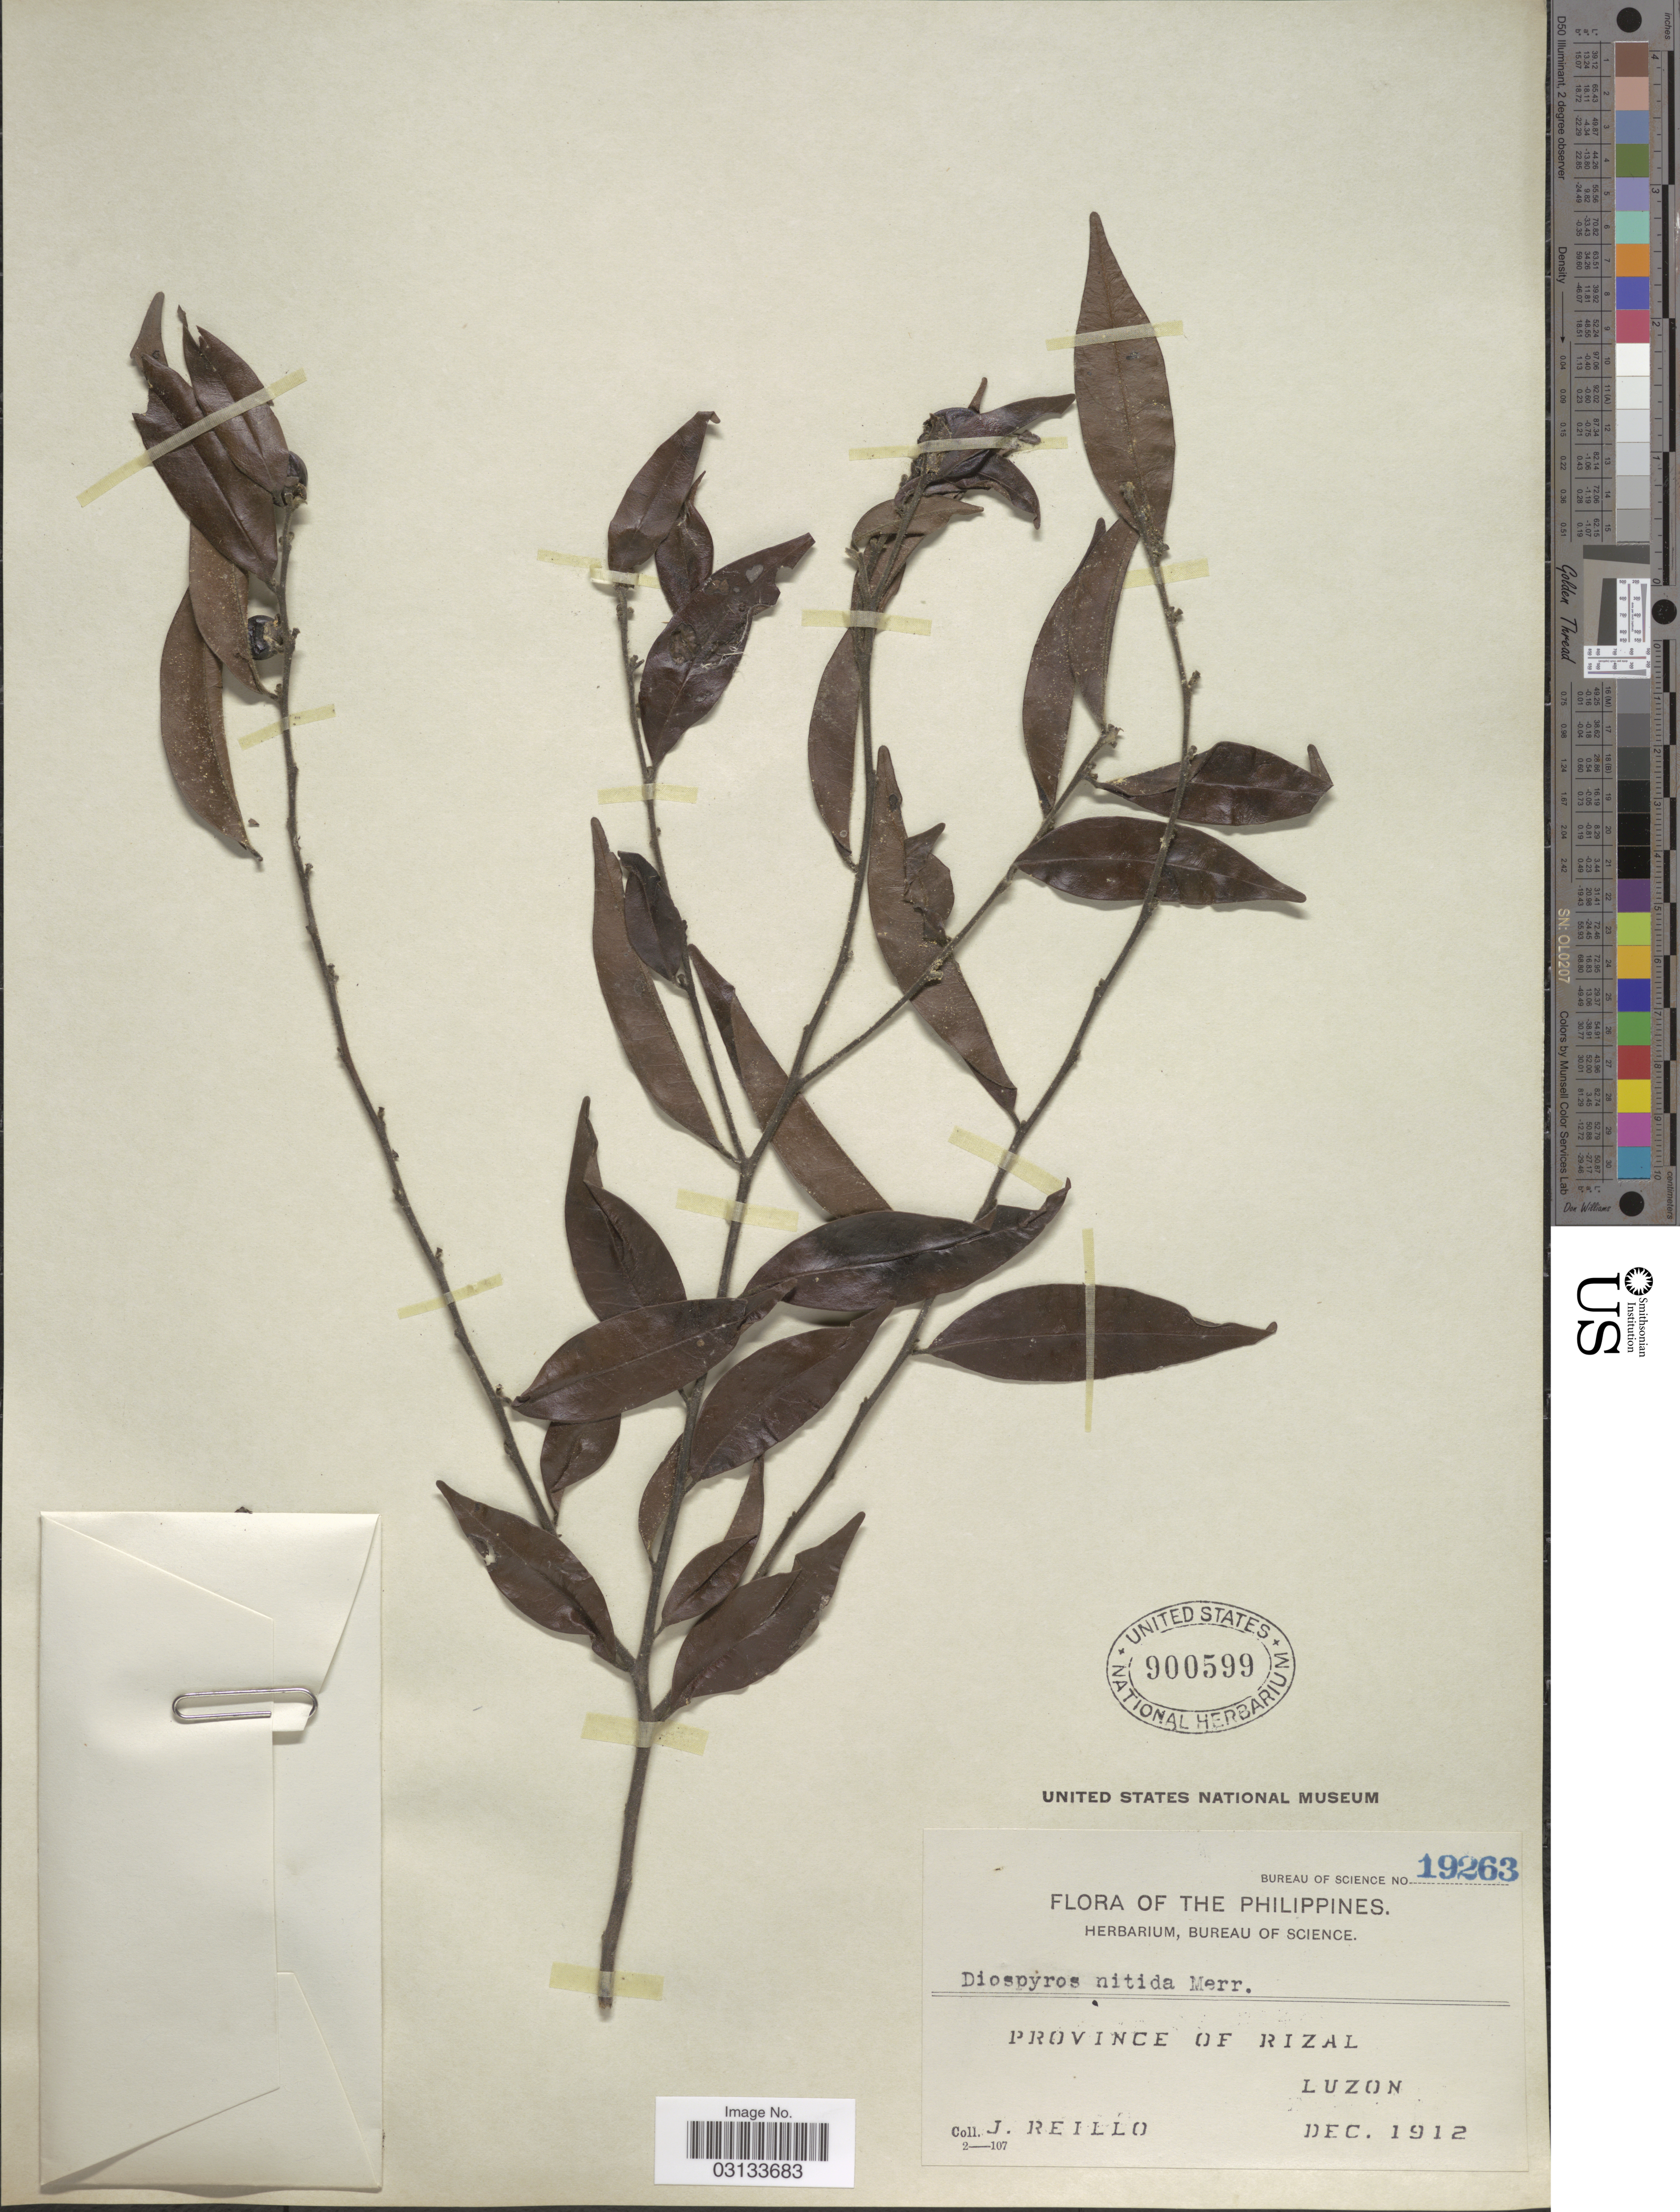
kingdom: Plantae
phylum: Tracheophyta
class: Magnoliopsida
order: Ericales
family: Ebenaceae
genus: Diospyros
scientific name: Diospyros nitida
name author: Merr.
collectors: J. Reillo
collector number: Bureau of Science 19263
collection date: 1912-12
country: Philippines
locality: Province of Rizal, Luzon.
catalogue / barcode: US 900599